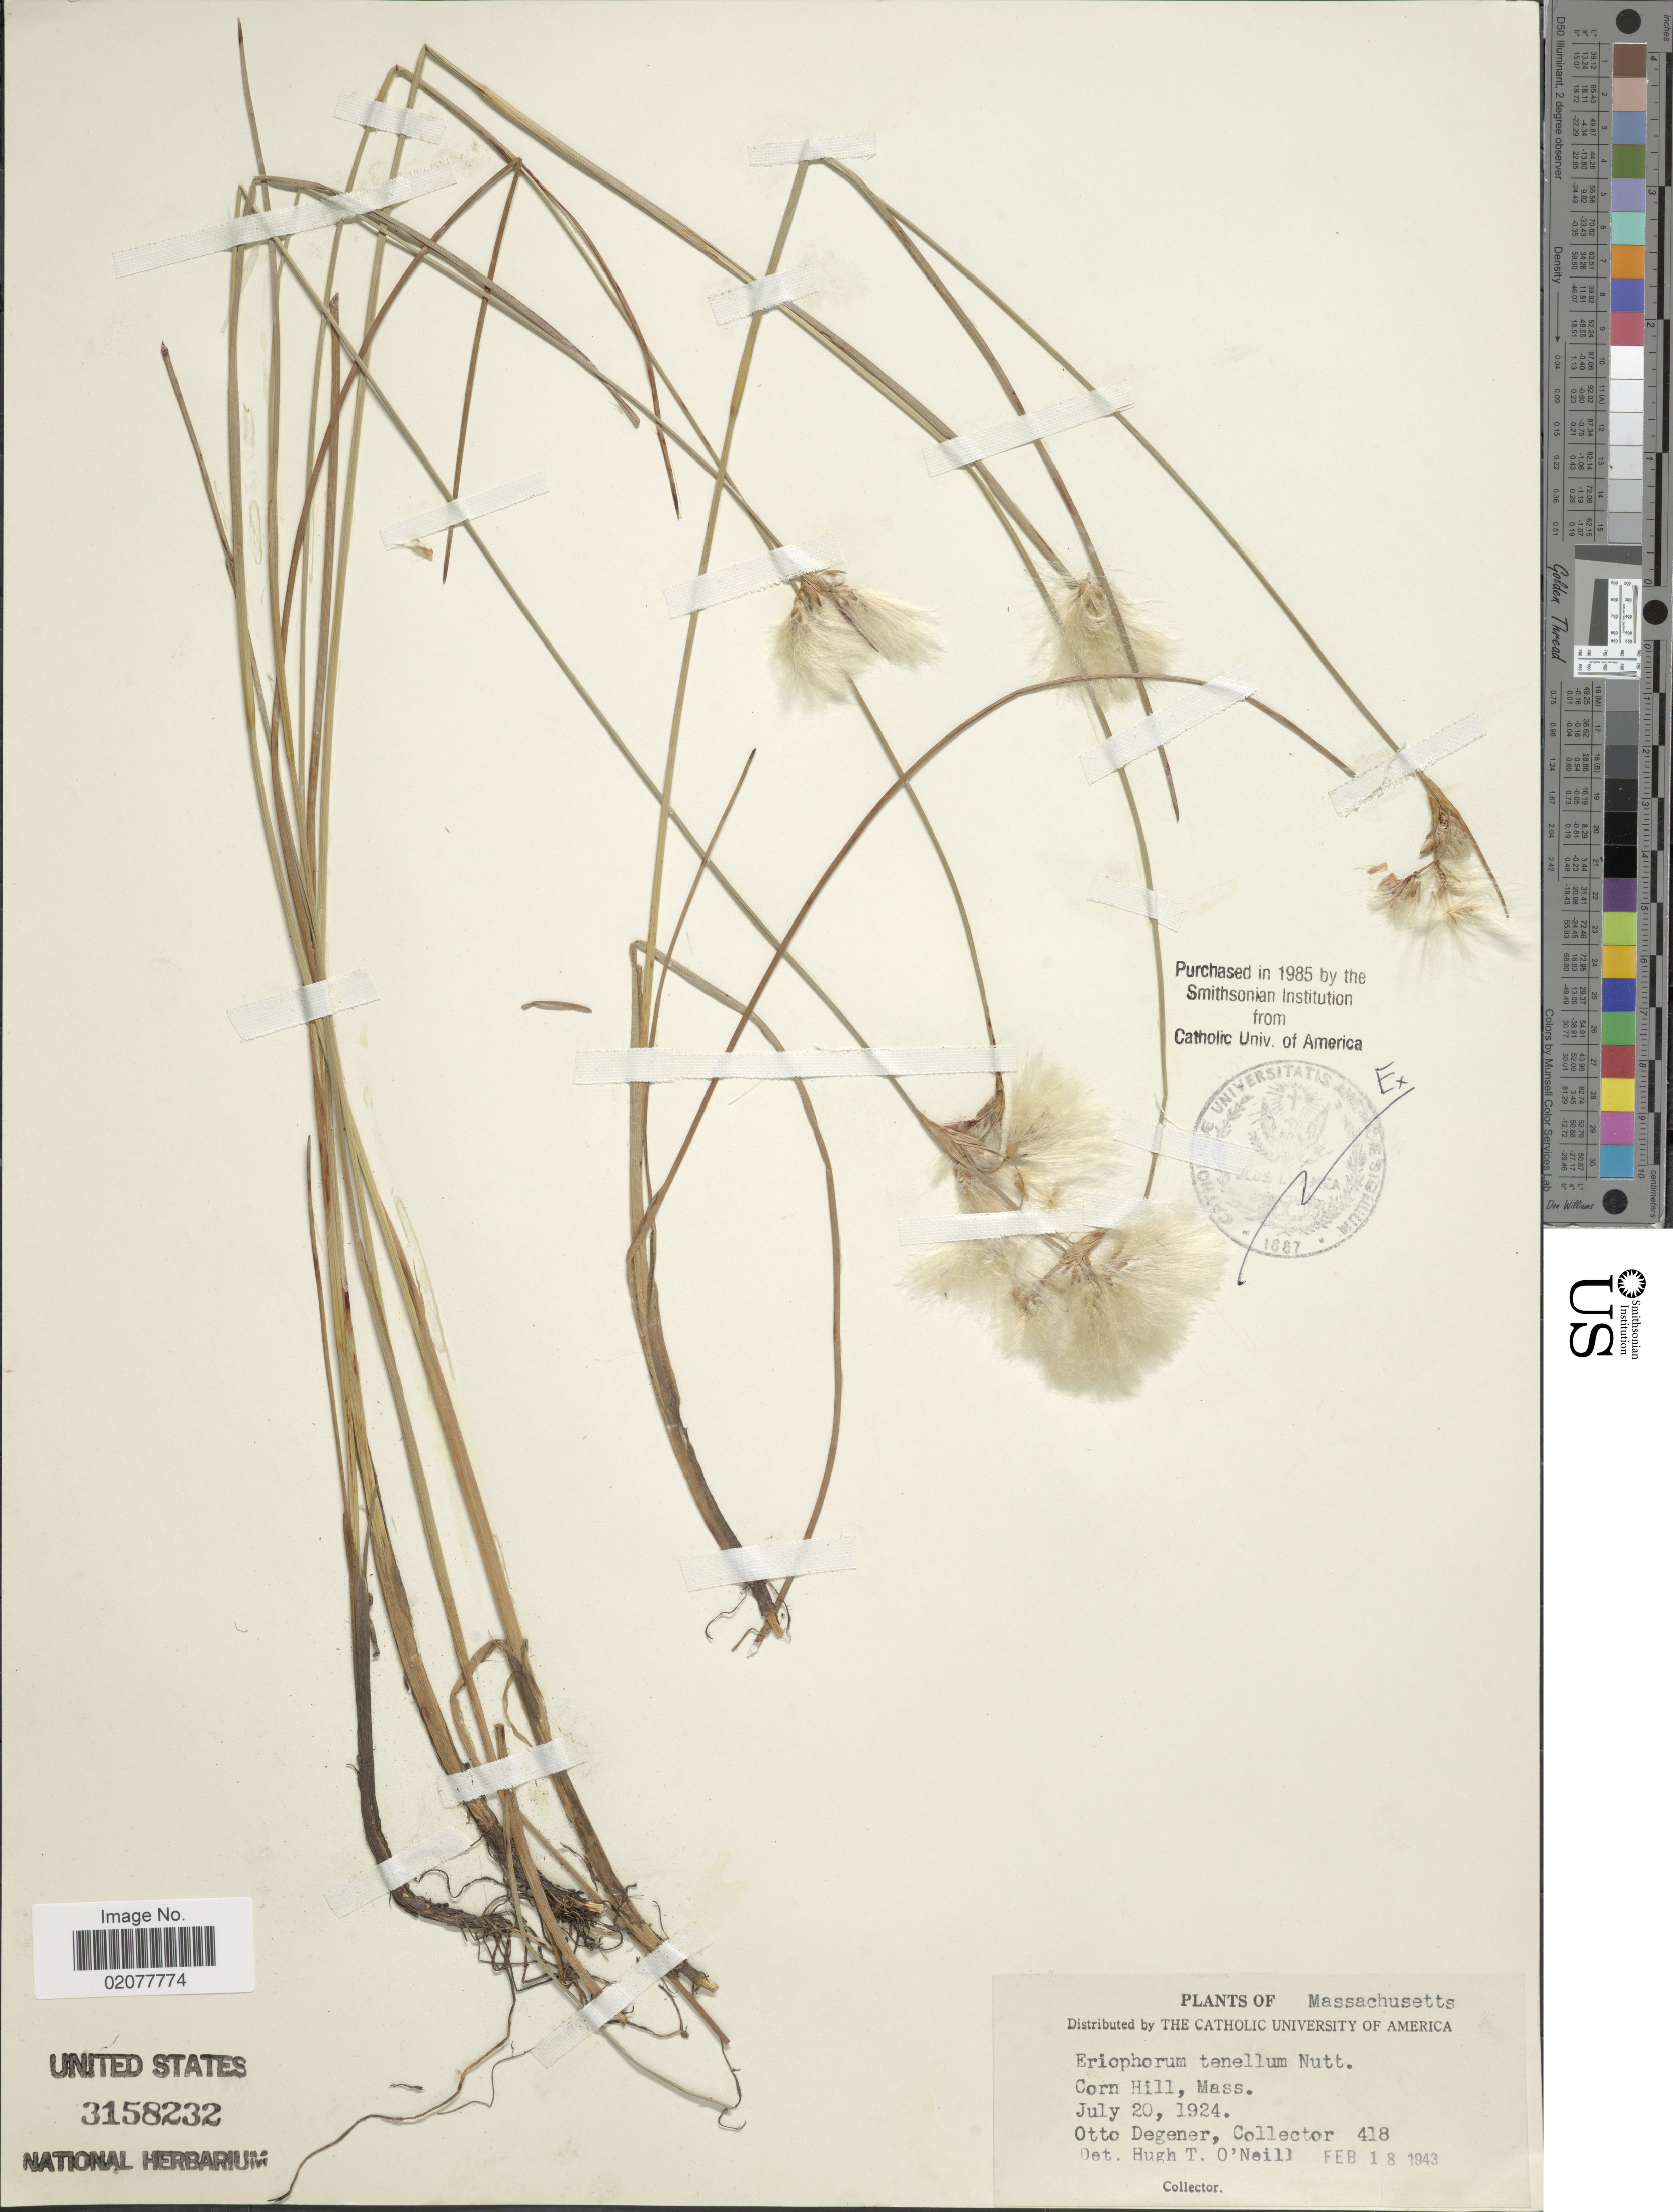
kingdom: Plantae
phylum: Tracheophyta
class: Liliopsida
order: Poales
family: Cyperaceae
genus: Eriophorum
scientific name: Eriophorum tenellum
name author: Nutt.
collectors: O. Degener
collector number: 418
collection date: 1924-07-20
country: United States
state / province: Massachusetts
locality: Corn Hill, Mass.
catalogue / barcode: US 3158232